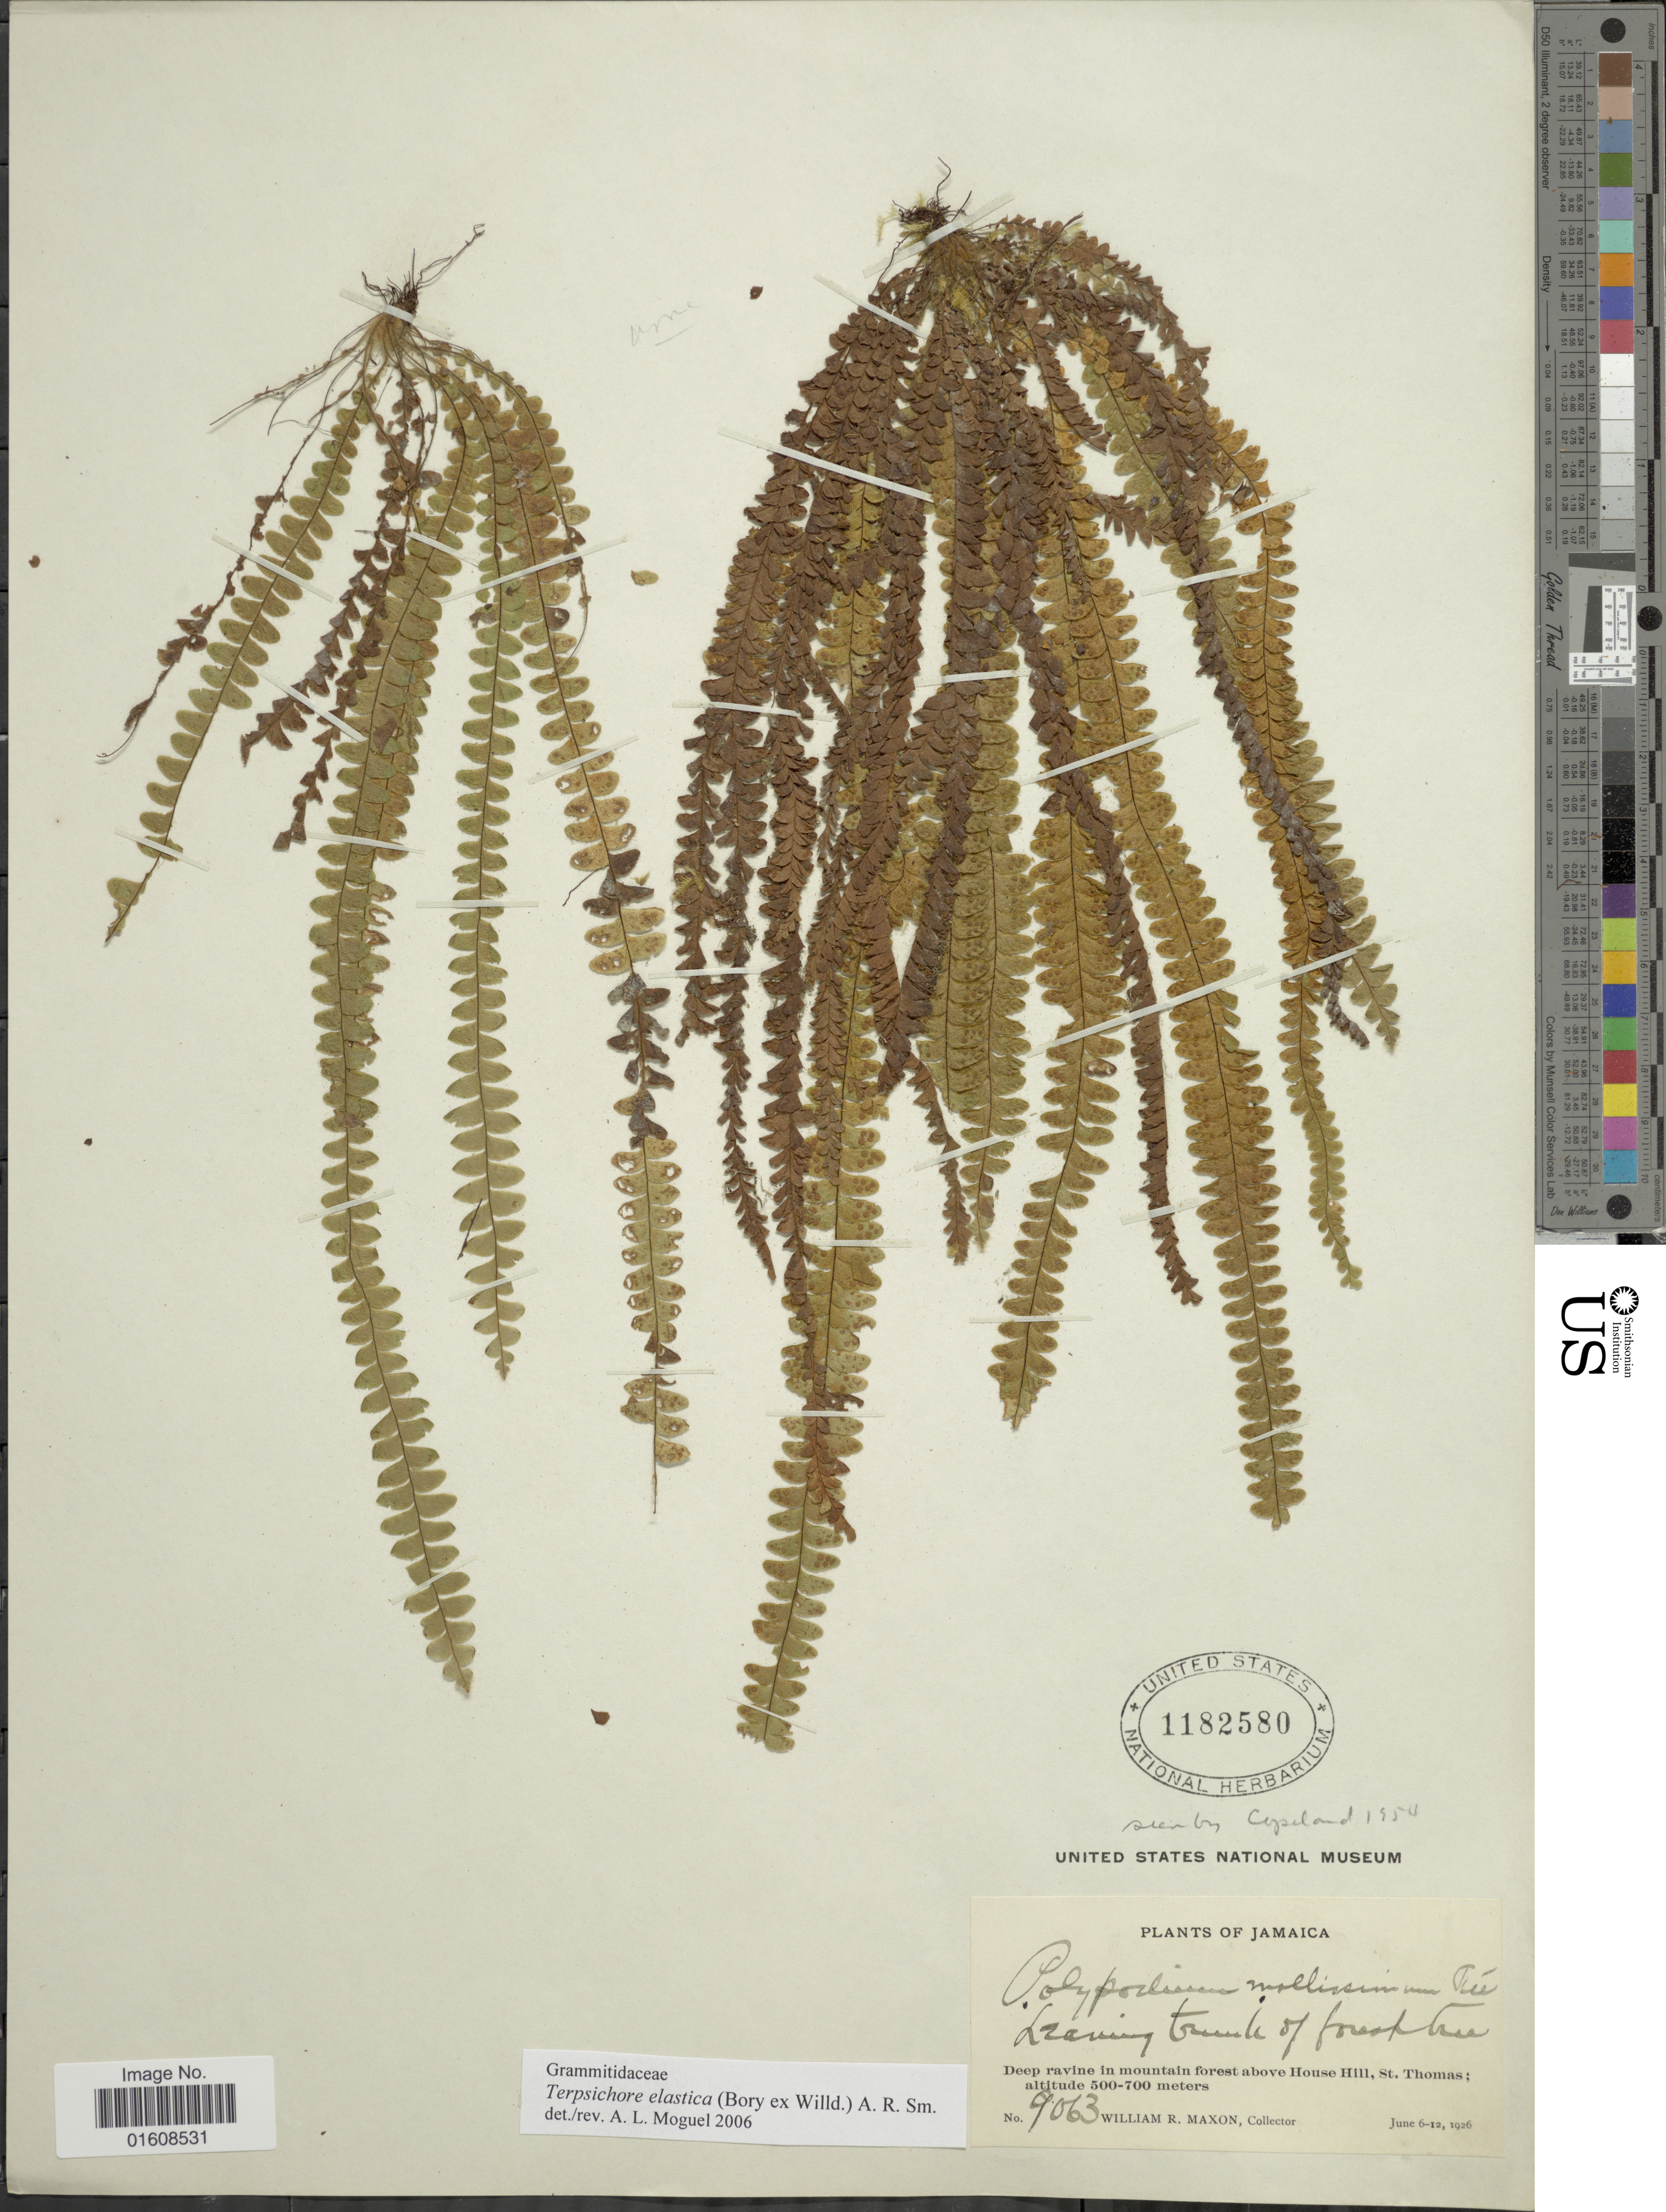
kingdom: Plantae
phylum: Tracheophyta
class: Polypodiopsida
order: Polypodiales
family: Polypodiaceae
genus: Alansmia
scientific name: Alansmia elastica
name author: (Bory ex Willd.) Moguel & M. Kessler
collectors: W. R. Maxon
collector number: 9063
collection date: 1926-06-06/1926-06-12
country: Jamaica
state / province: Saint Thomas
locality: Deep ravine in mountain forest above House Hill, St. Thomas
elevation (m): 500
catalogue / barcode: US 1182580